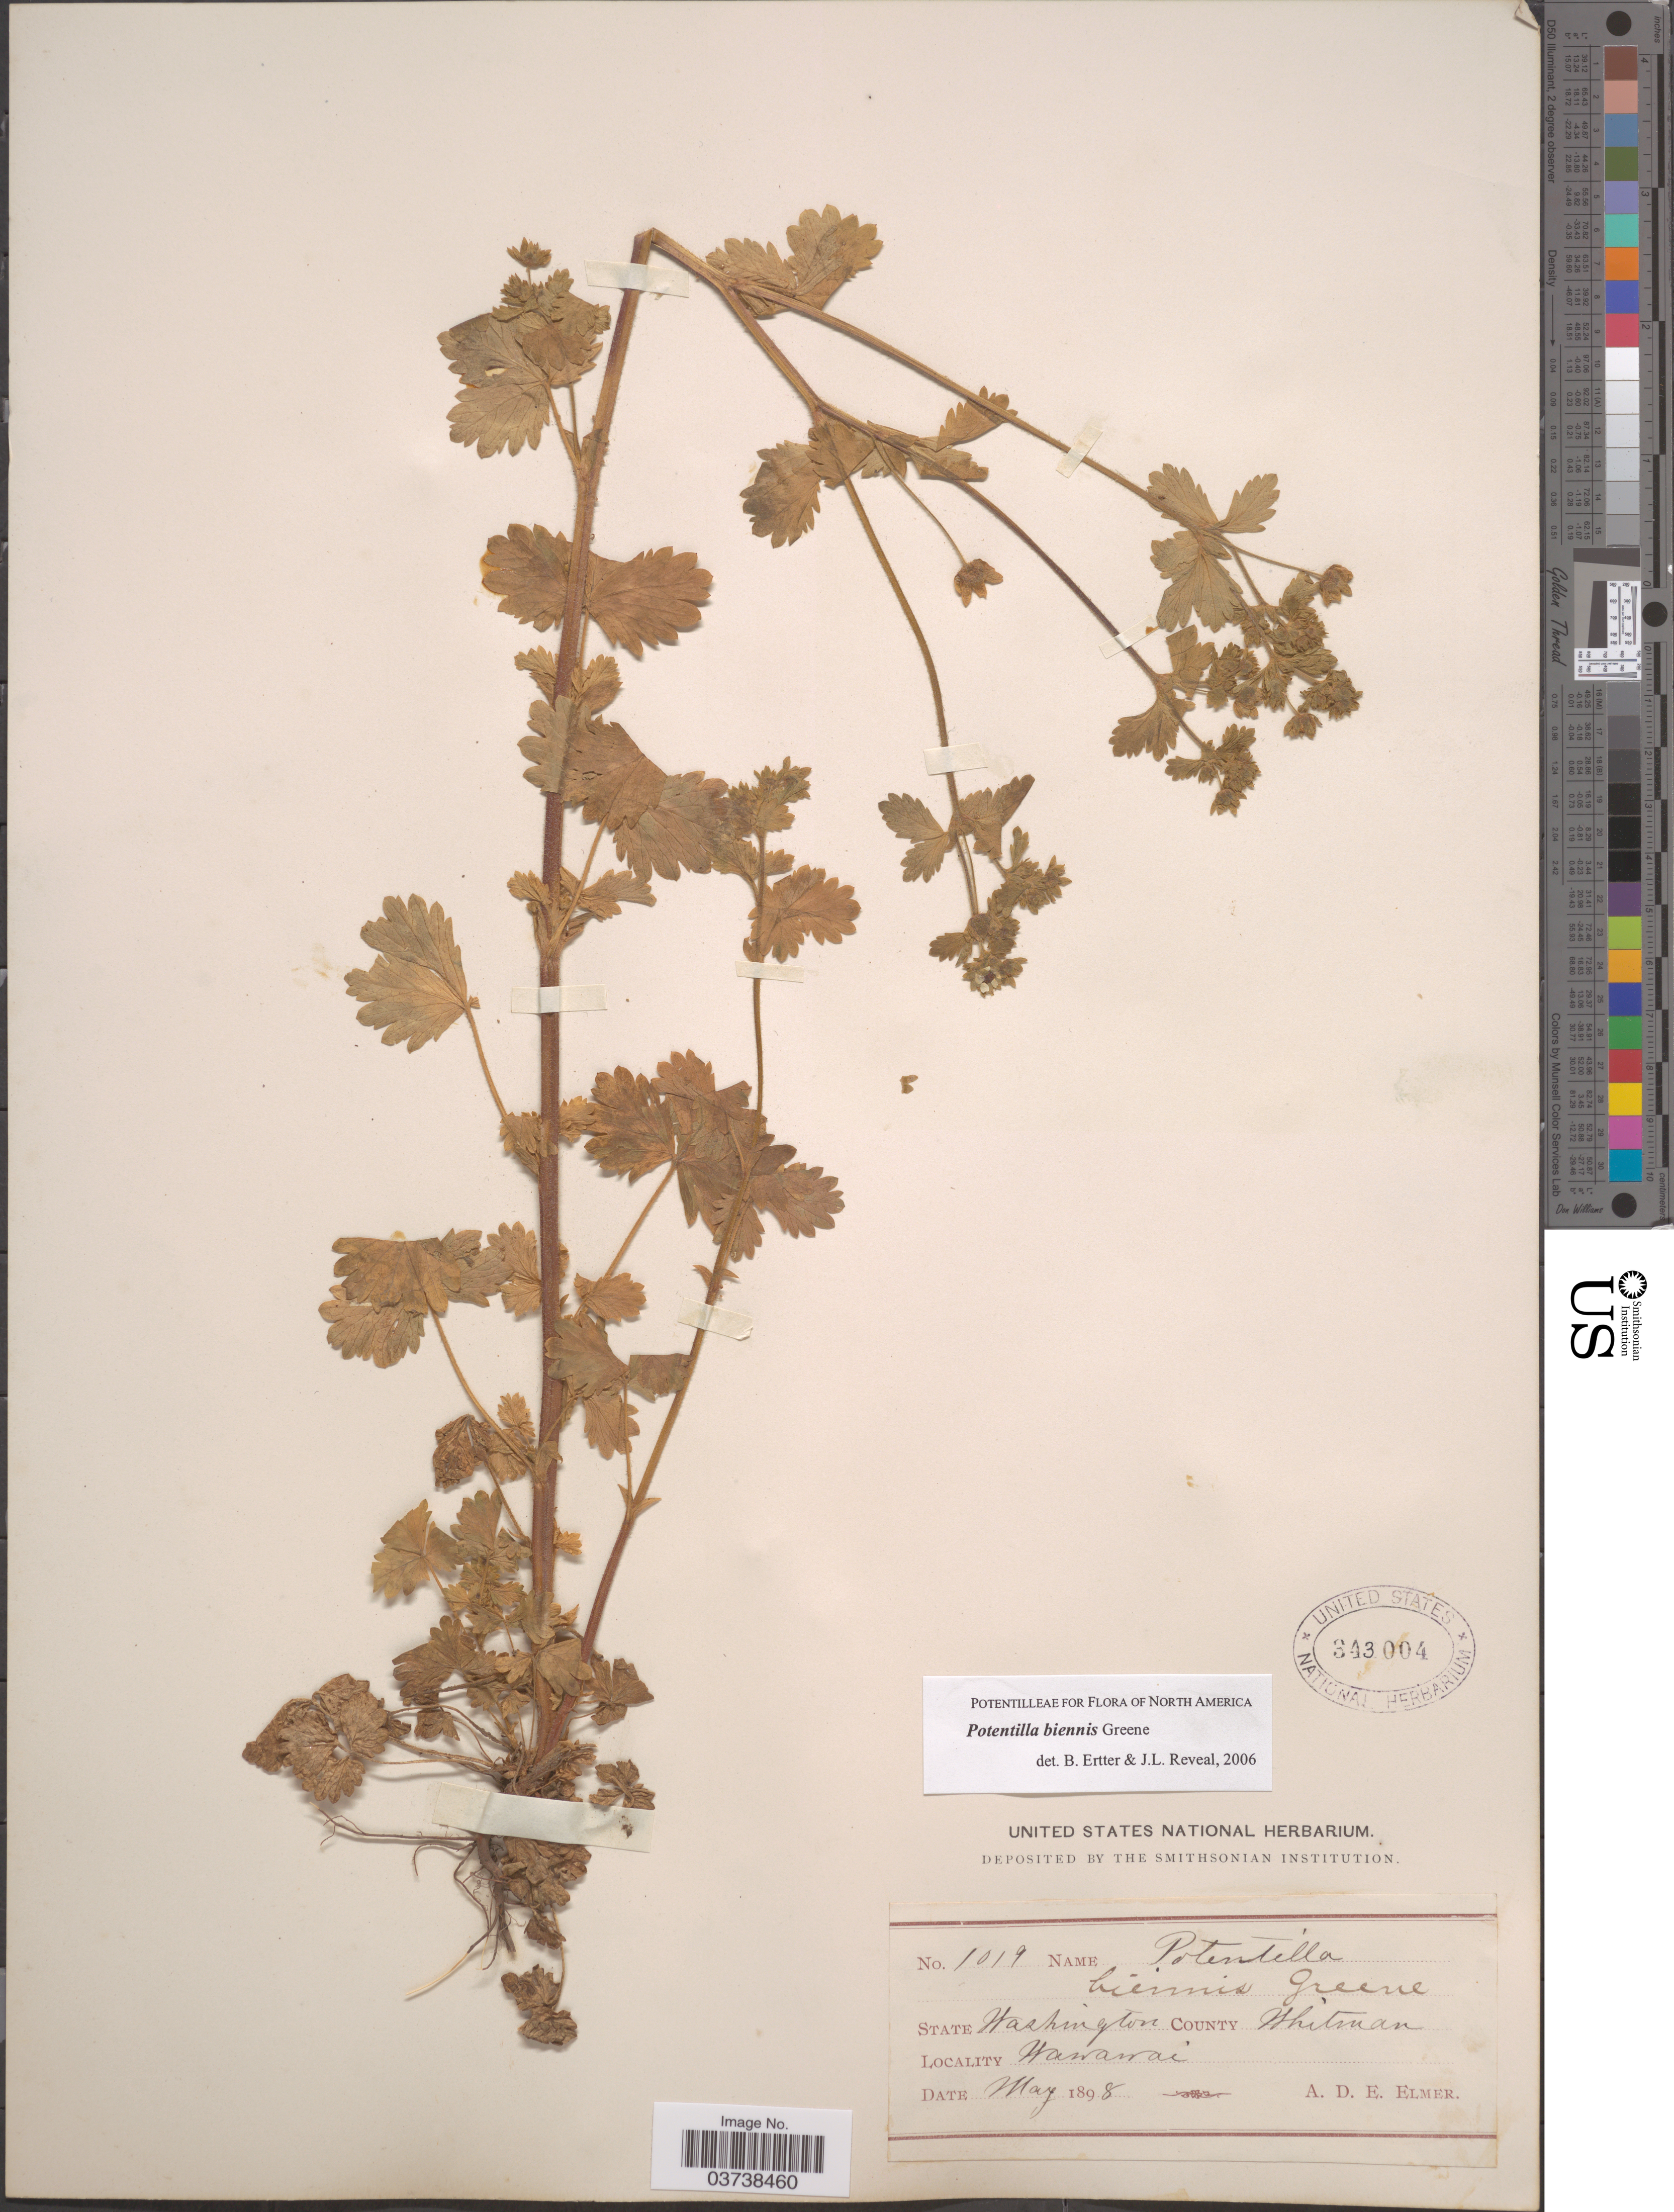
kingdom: Plantae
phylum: Tracheophyta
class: Magnoliopsida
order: Rosales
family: Rosaceae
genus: Potentilla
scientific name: Potentilla biennis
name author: Greene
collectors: A. D. E. Elmer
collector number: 1019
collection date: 1898-05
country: United States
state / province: Washington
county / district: Whitman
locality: County Whitman. Wawawai.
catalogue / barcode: US 343004